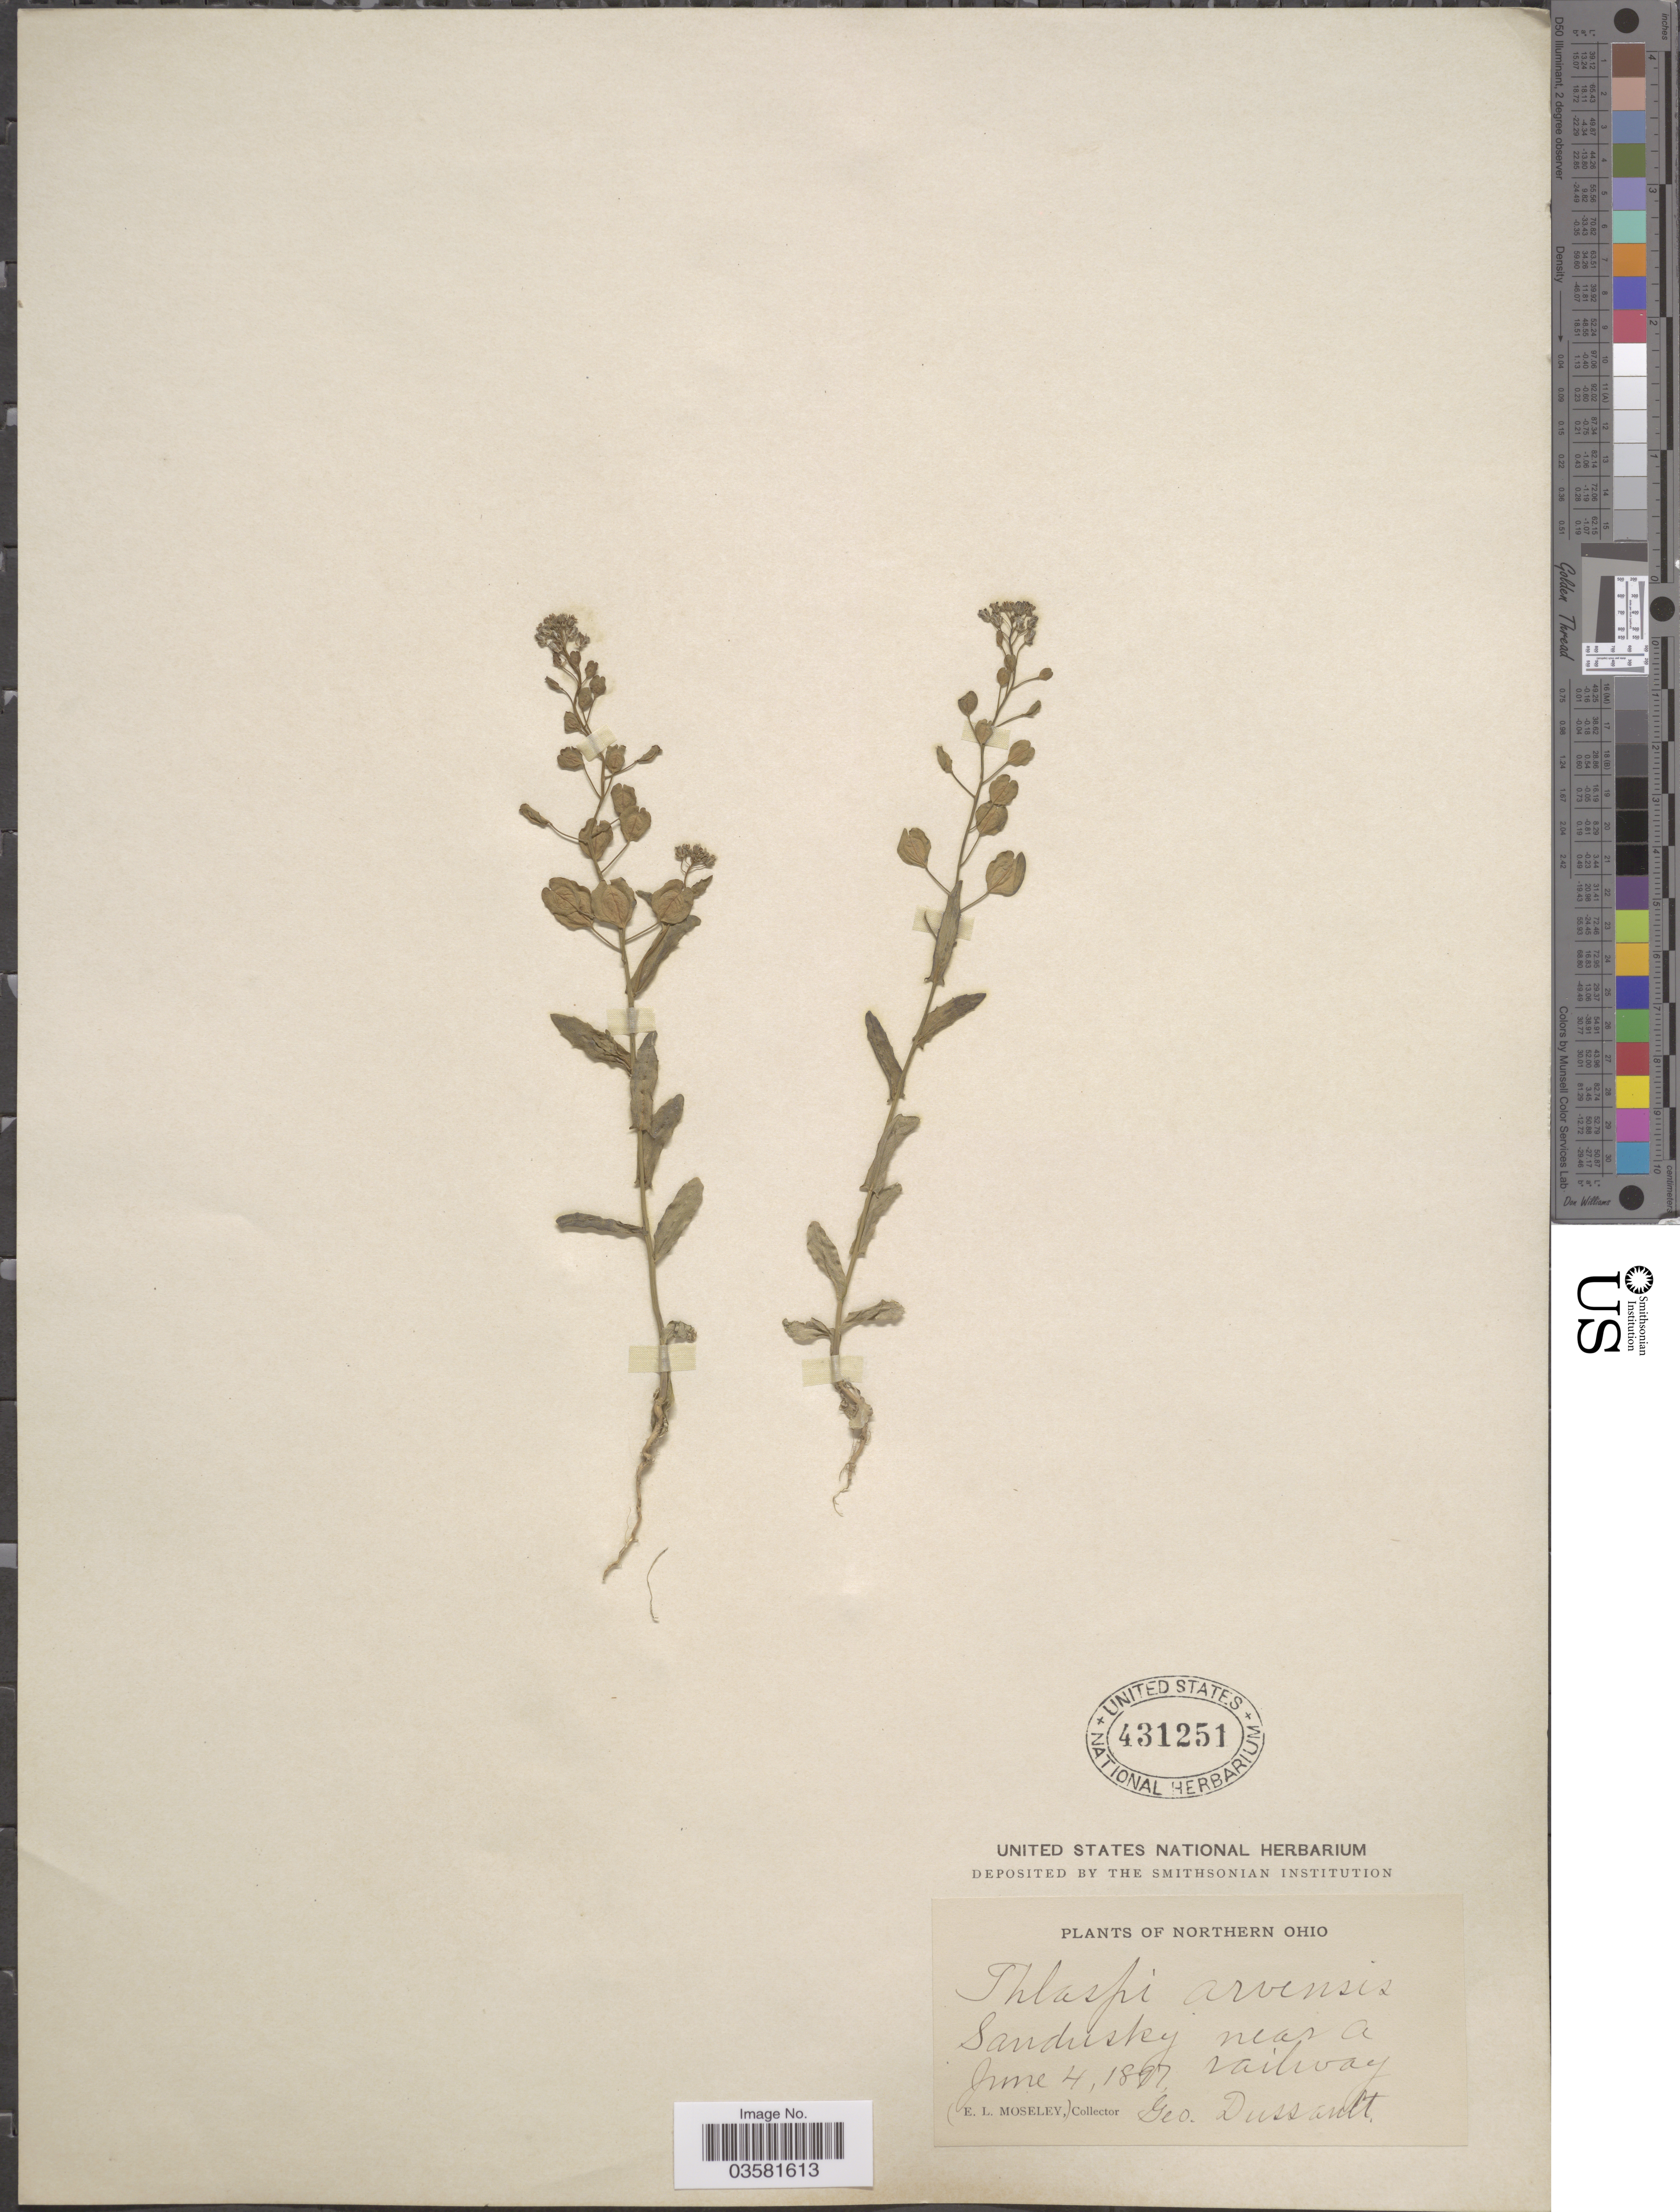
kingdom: Plantae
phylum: Tracheophyta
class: Magnoliopsida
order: Brassicales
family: Brassicaceae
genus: Thlaspi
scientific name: Thlaspi arvense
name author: L.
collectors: G. Dussault & E. Moseley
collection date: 1897-06-04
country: United States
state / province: Ohio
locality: Northern Ohio. Sandusky near a railroad.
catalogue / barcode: US 431251